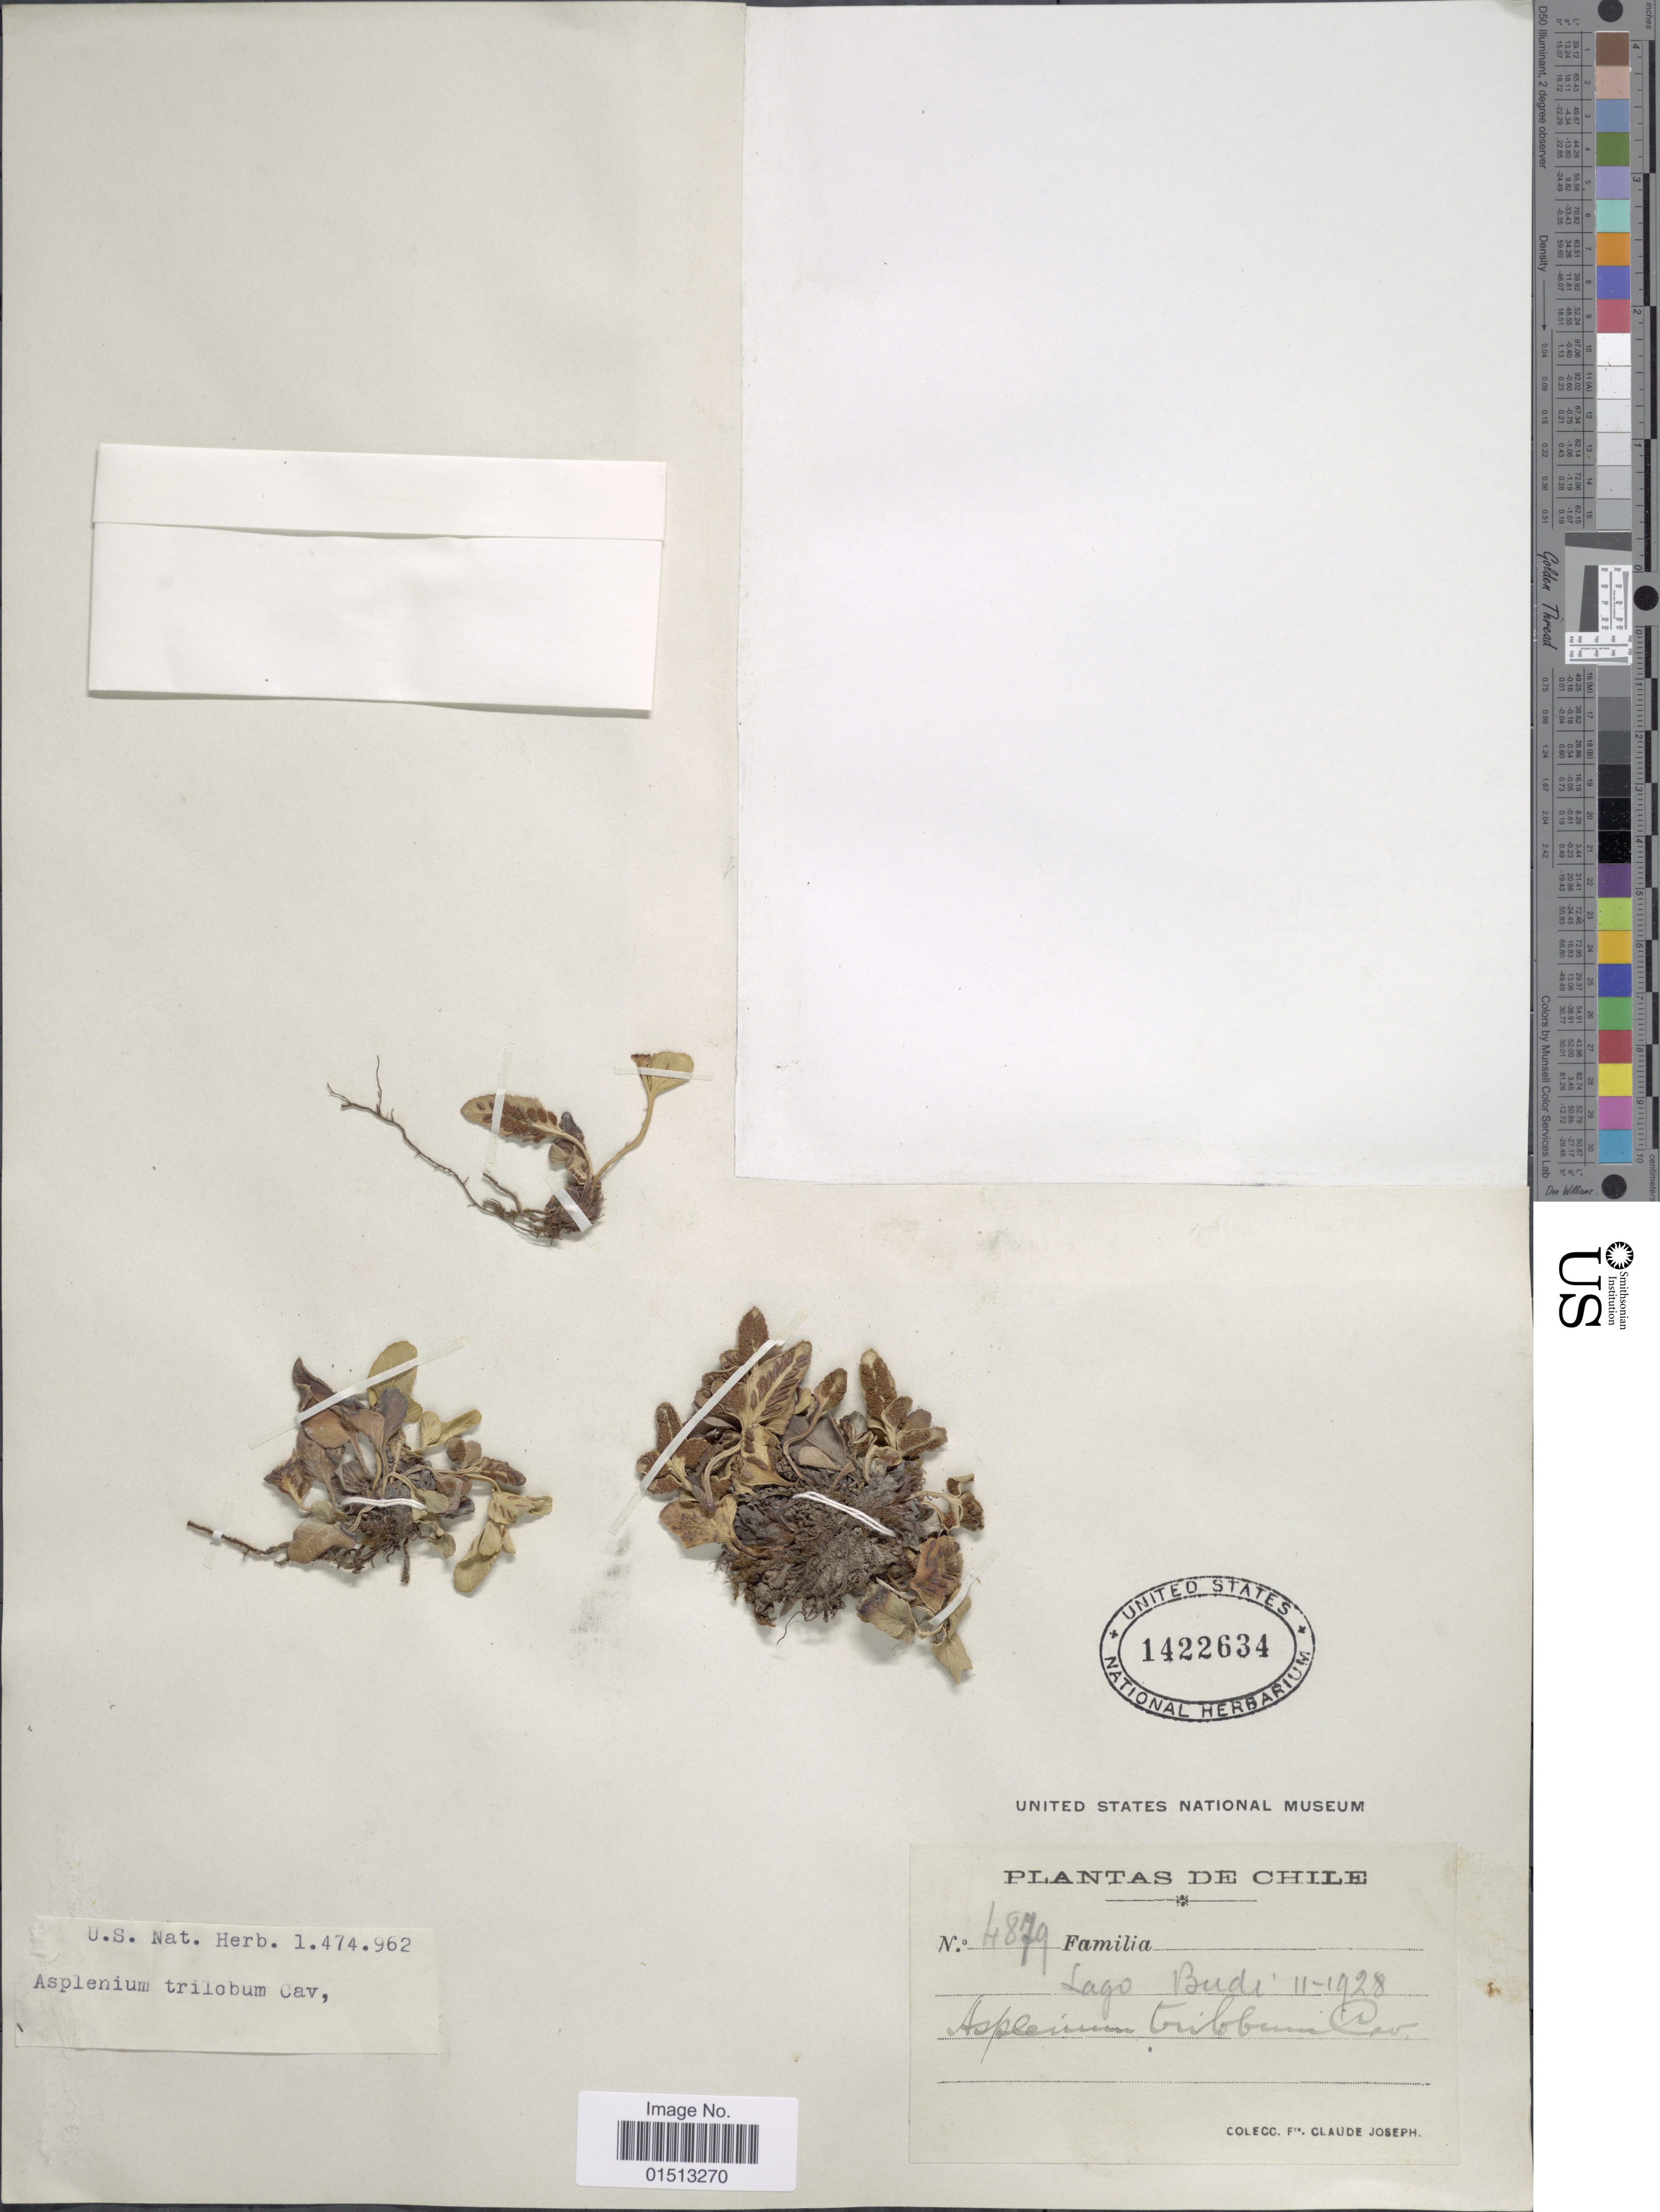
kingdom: Plantae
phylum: Tracheophyta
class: Polypodiopsida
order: Polypodiales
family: Aspleniaceae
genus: Asplenium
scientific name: Asplenium trilobum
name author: Cav.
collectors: Bro. Claude-Joseph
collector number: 4879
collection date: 1928-11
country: Chile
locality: Lago Budi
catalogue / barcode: US 1422634